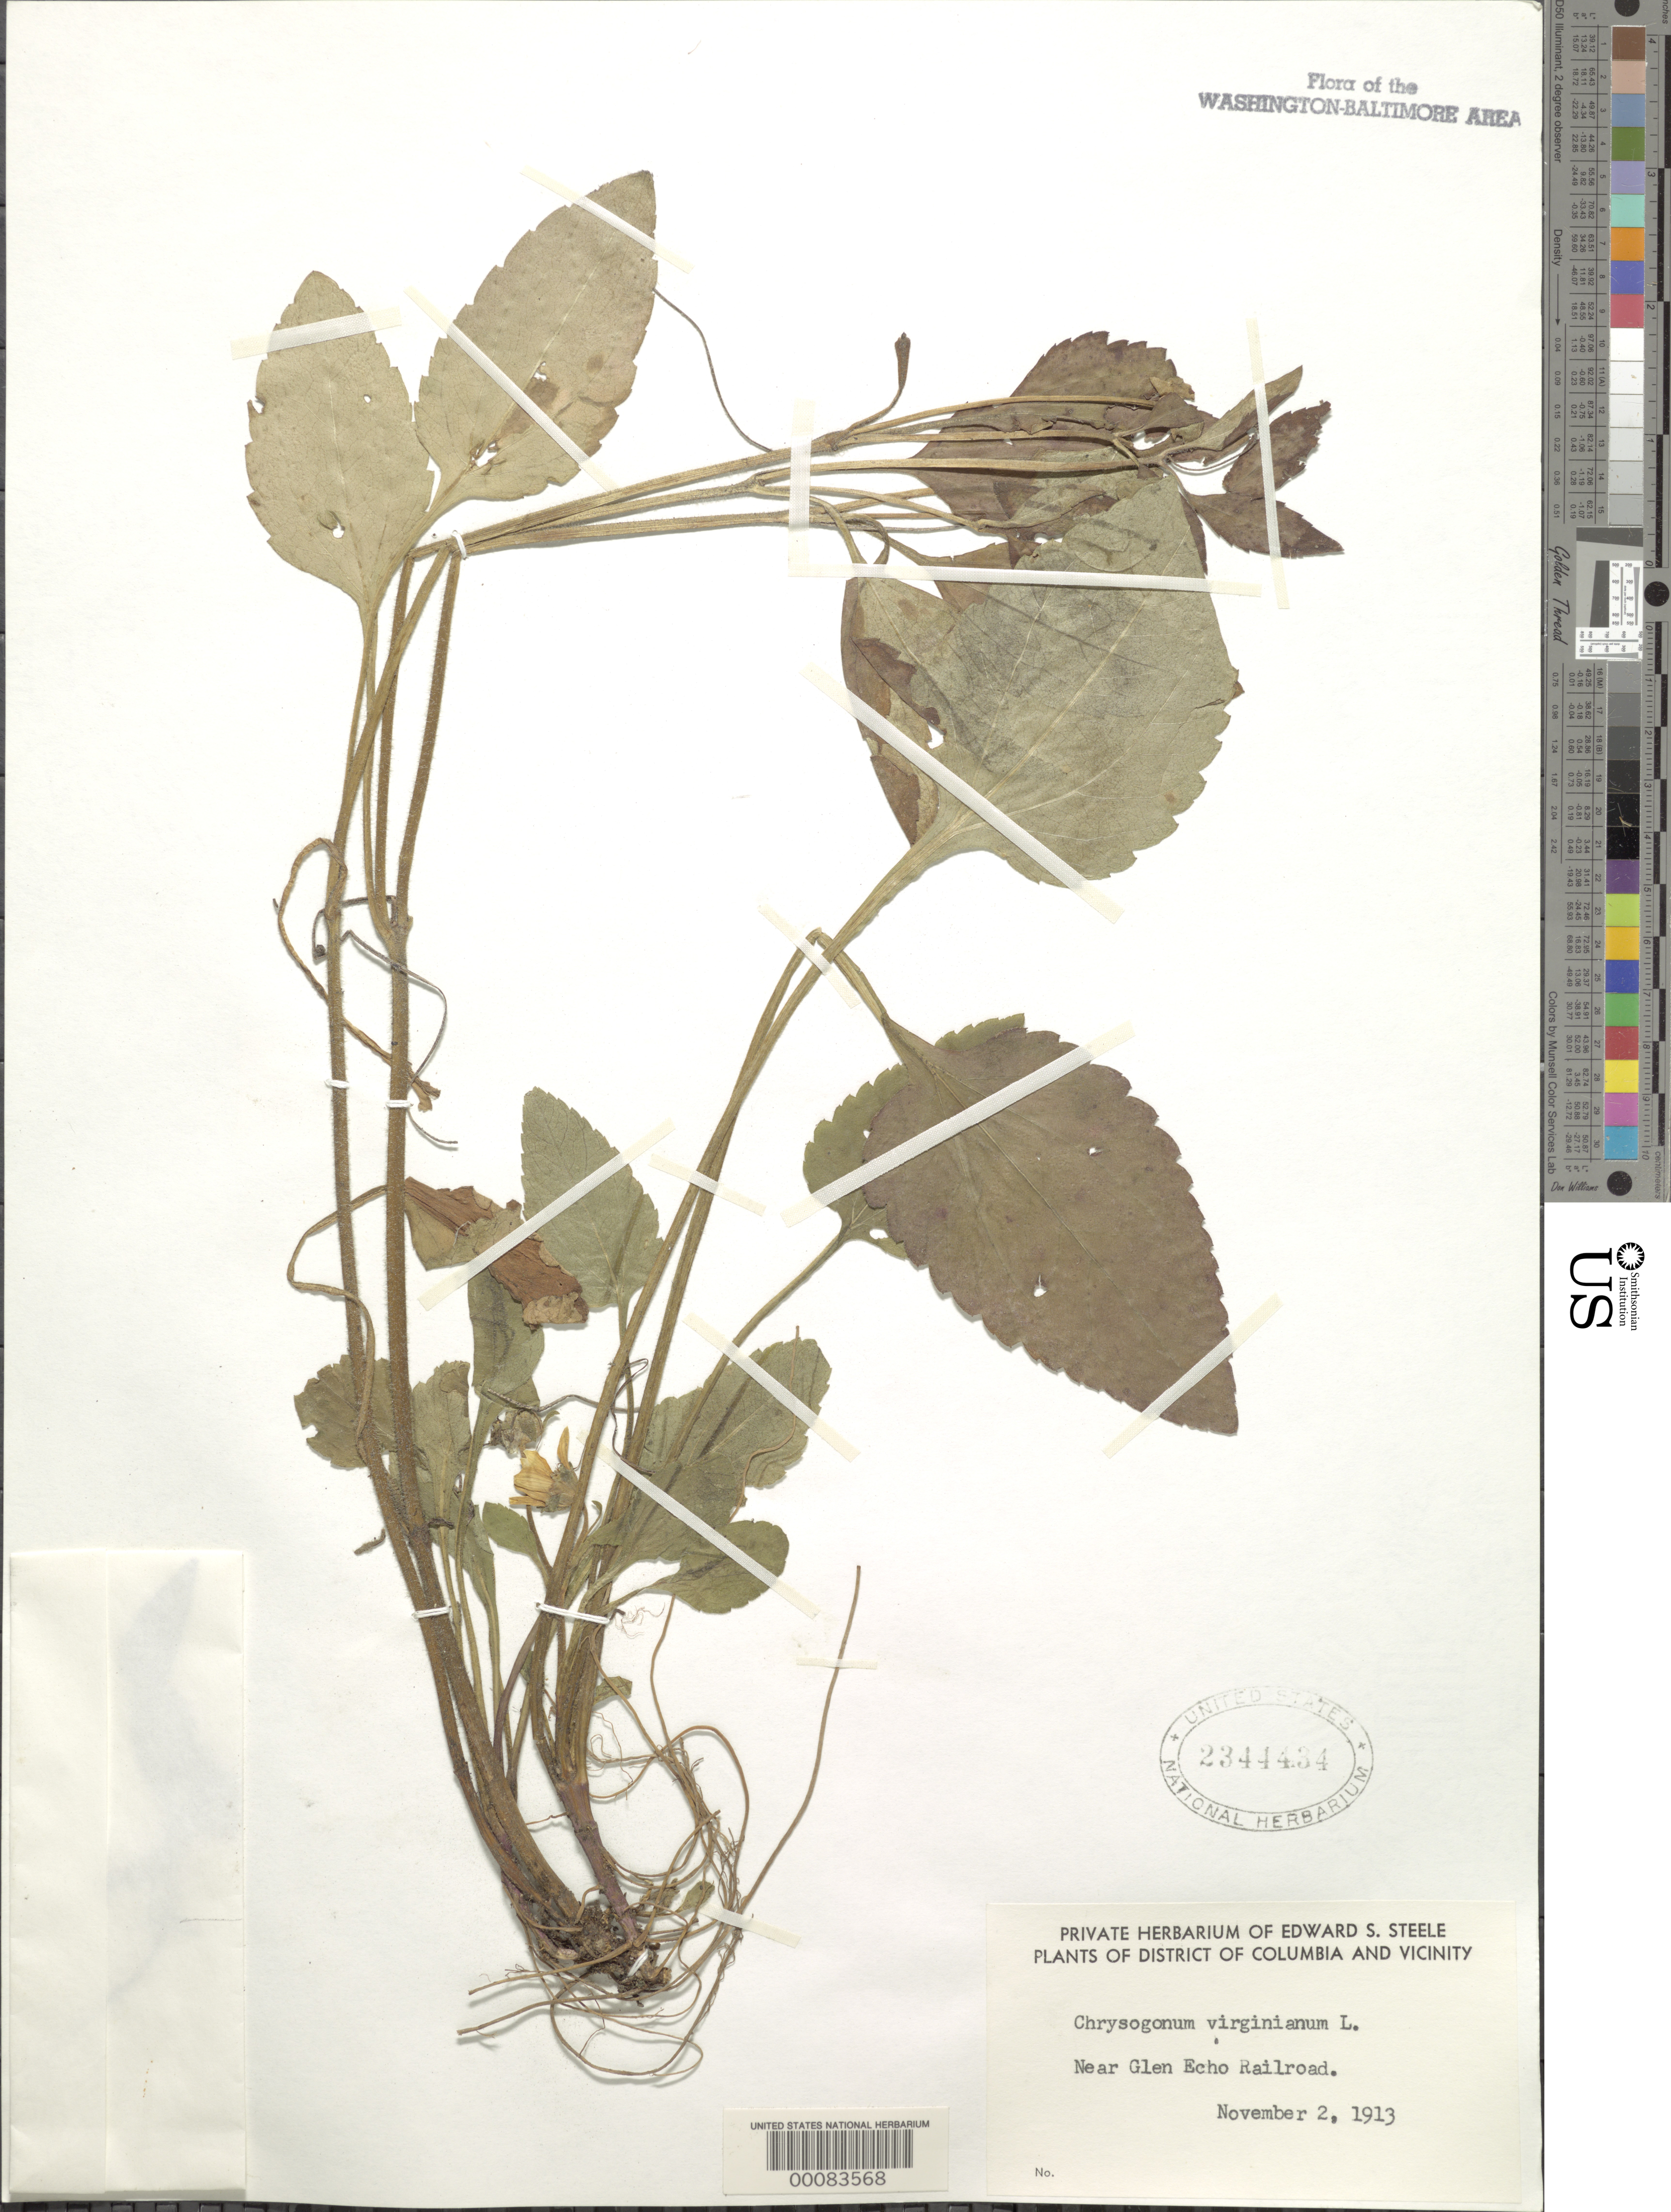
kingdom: Plantae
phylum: Tracheophyta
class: Magnoliopsida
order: Asterales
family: Asteraceae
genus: Chrysogonum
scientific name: Chrysogonum virginianum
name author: L.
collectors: E. Steele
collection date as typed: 02 Nov 1913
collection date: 1913-11-02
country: United States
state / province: Maryland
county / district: Montgomery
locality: Near Glen Echo Railroad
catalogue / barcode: US 2344434